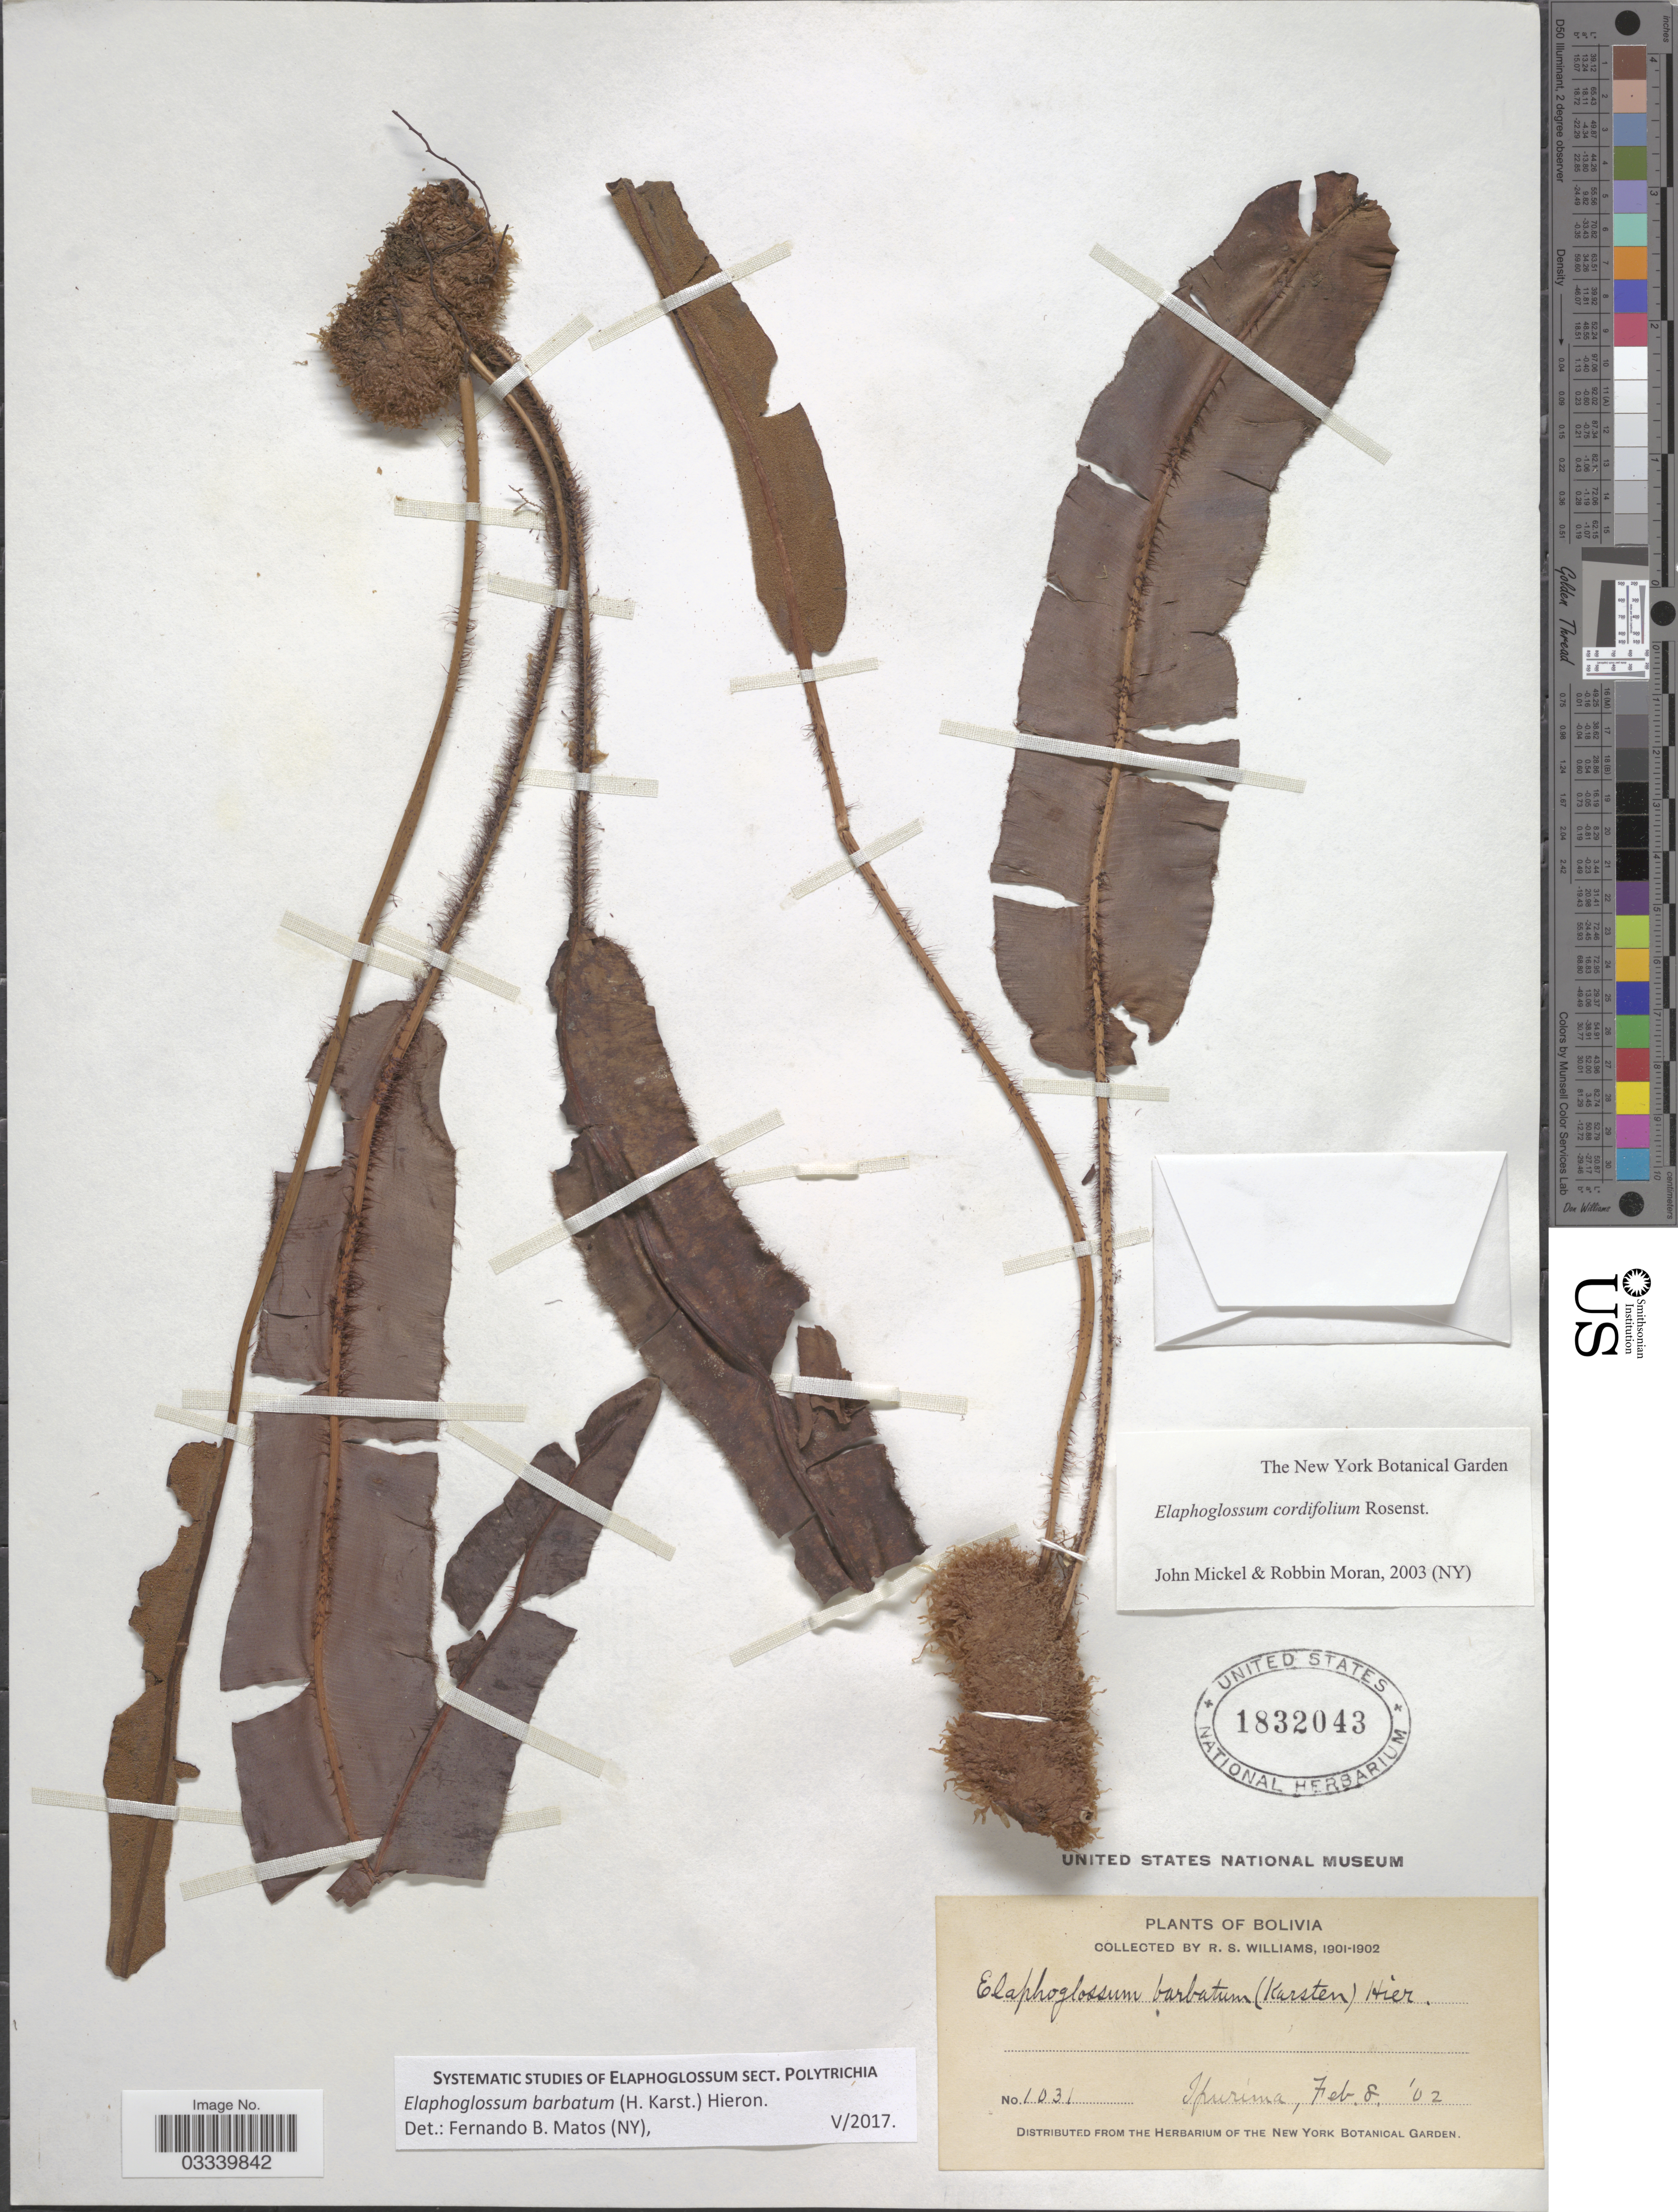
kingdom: Plantae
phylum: Tracheophyta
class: Polypodiopsida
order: Polypodiales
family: Dryopteridaceae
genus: Elaphoglossum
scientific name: Elaphoglossum barbatum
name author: (H. Karst.) Hieron.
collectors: R. S. Williams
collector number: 1031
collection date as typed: Feb 8, '02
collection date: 1902-02-08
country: Bolivia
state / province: La Paz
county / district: Franz Tamayo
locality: Ipurama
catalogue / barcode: US 1832043